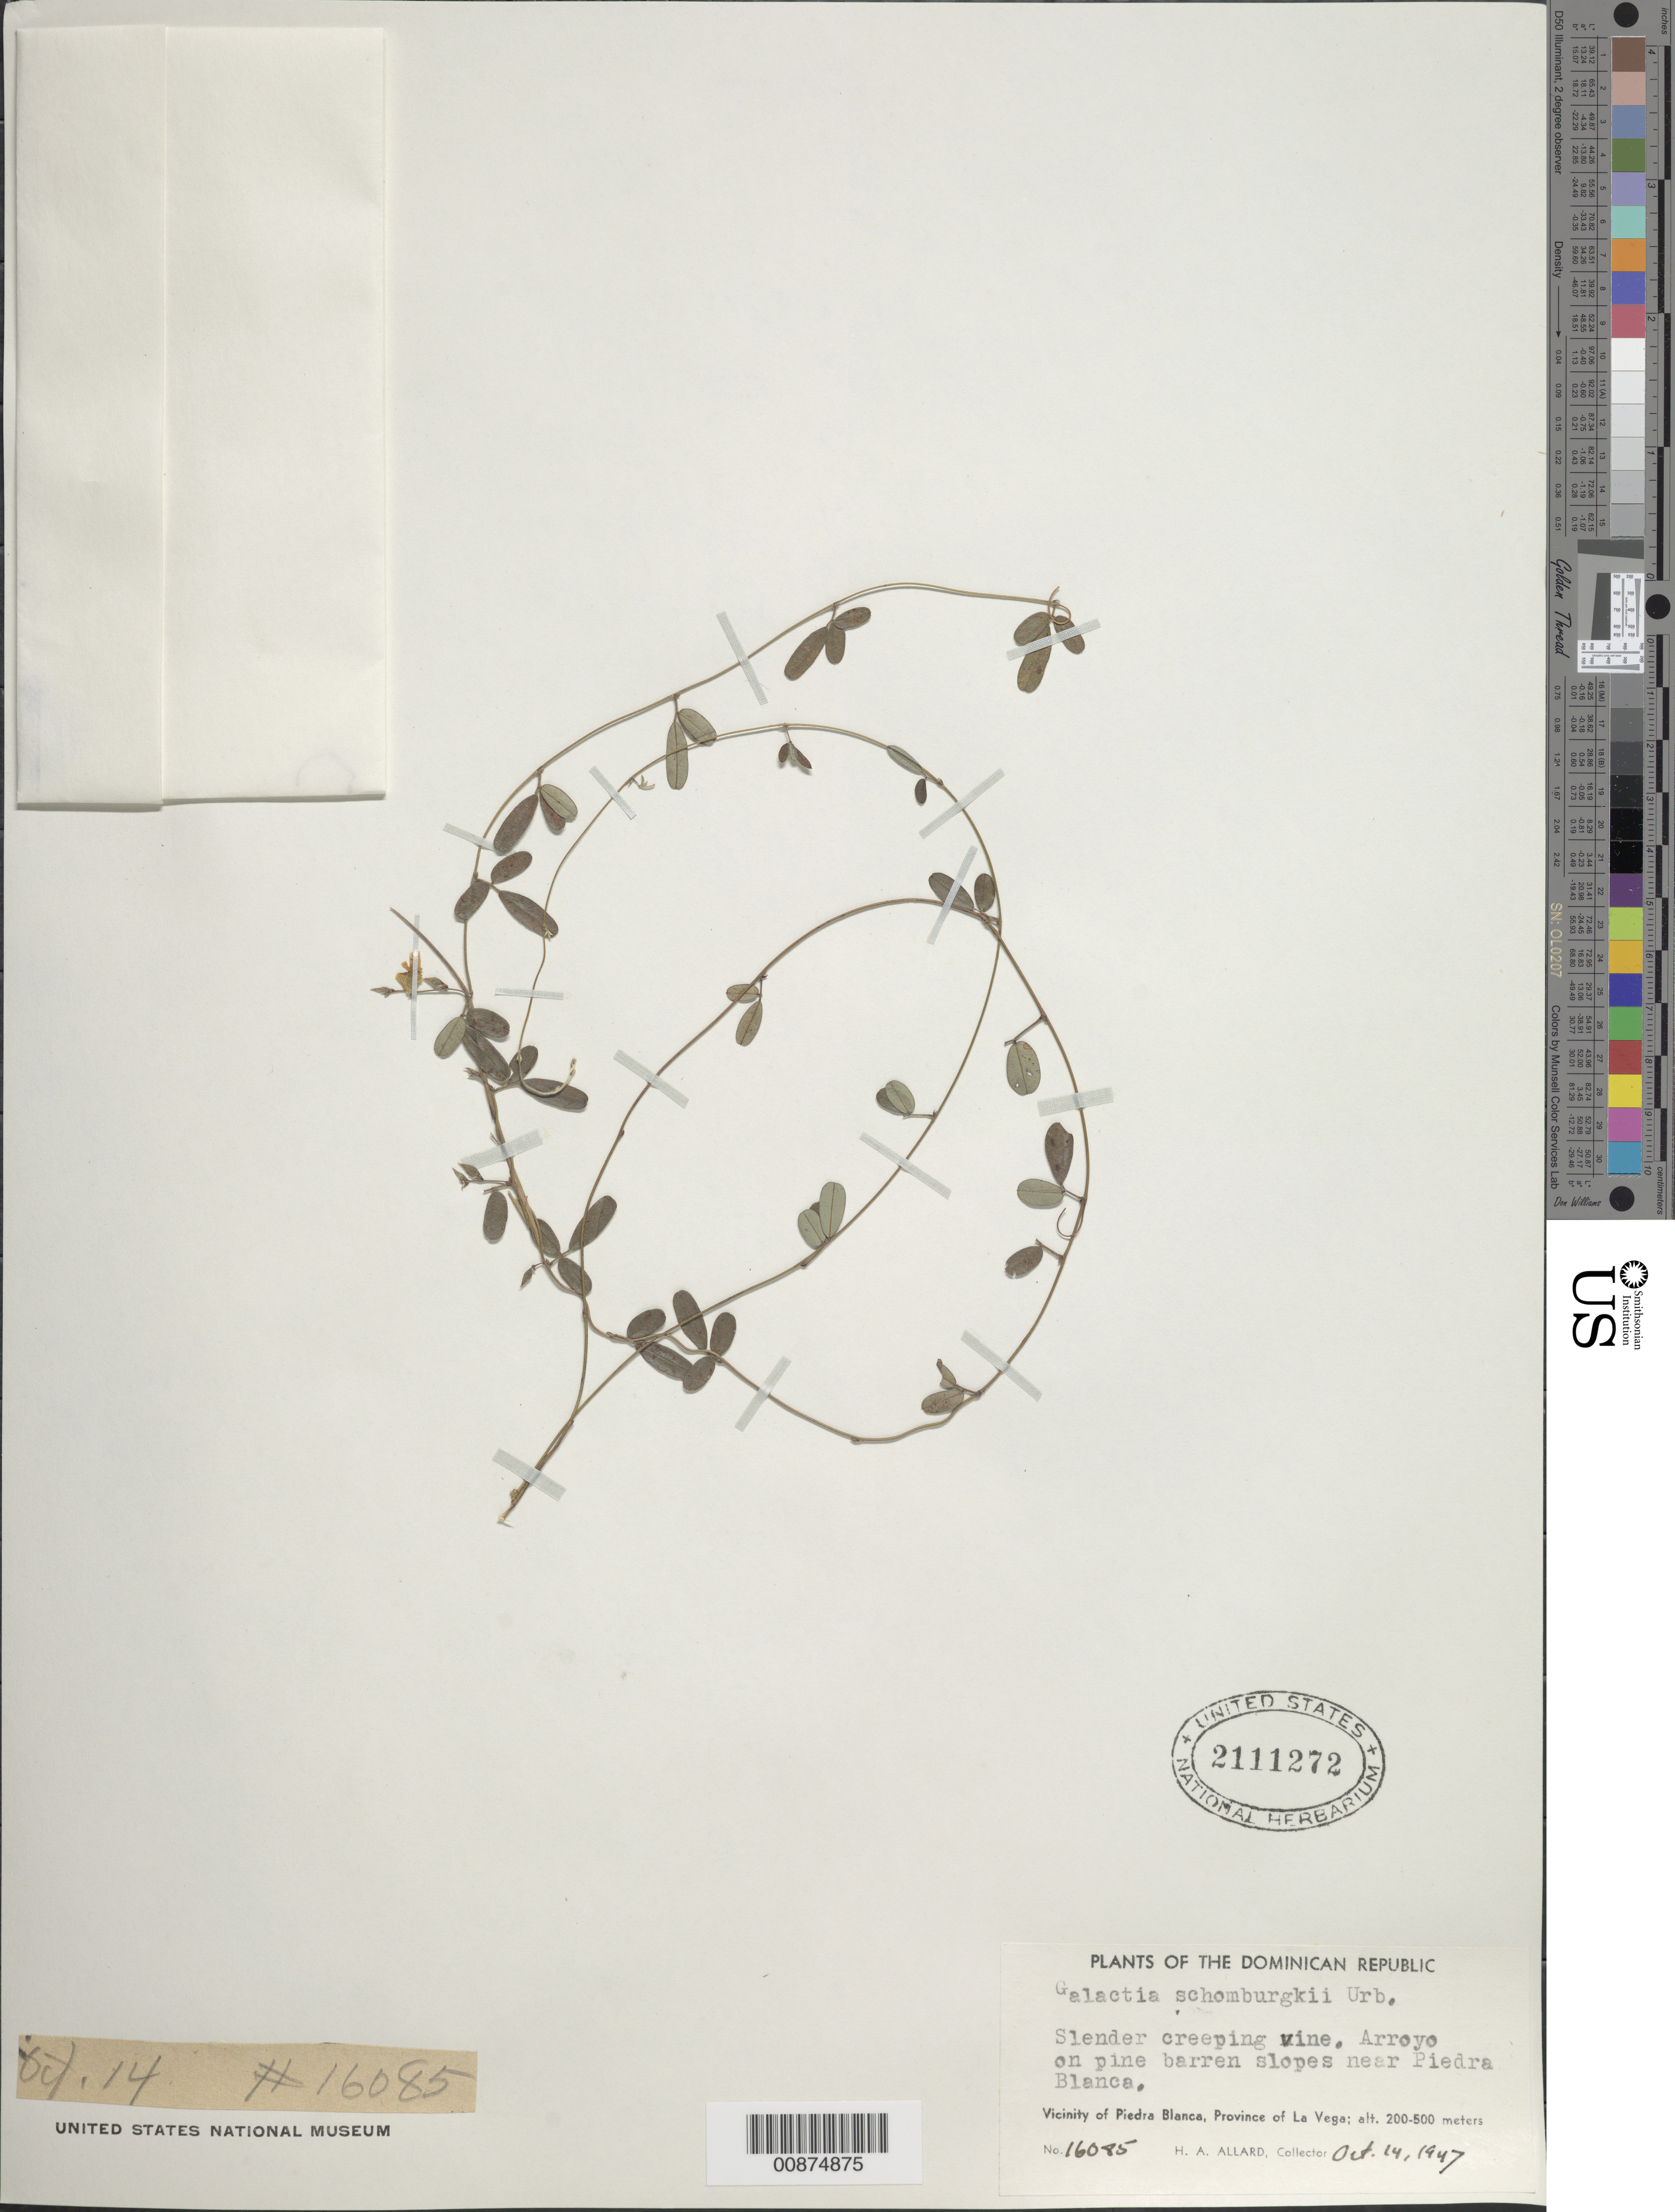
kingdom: Plantae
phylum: Tracheophyta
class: Magnoliopsida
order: Fabales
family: Fabaceae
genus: Galactia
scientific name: Galactia schomburgkii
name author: Urb.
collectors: H. A. Allard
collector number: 16085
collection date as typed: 14 Oct 1947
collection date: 1947-10-14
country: Dominican Republic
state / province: La Vega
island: Hispaniola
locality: Near Piedra Blanca.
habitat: Arroyo on pine barren slopes.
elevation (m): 200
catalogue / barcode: US 2111272